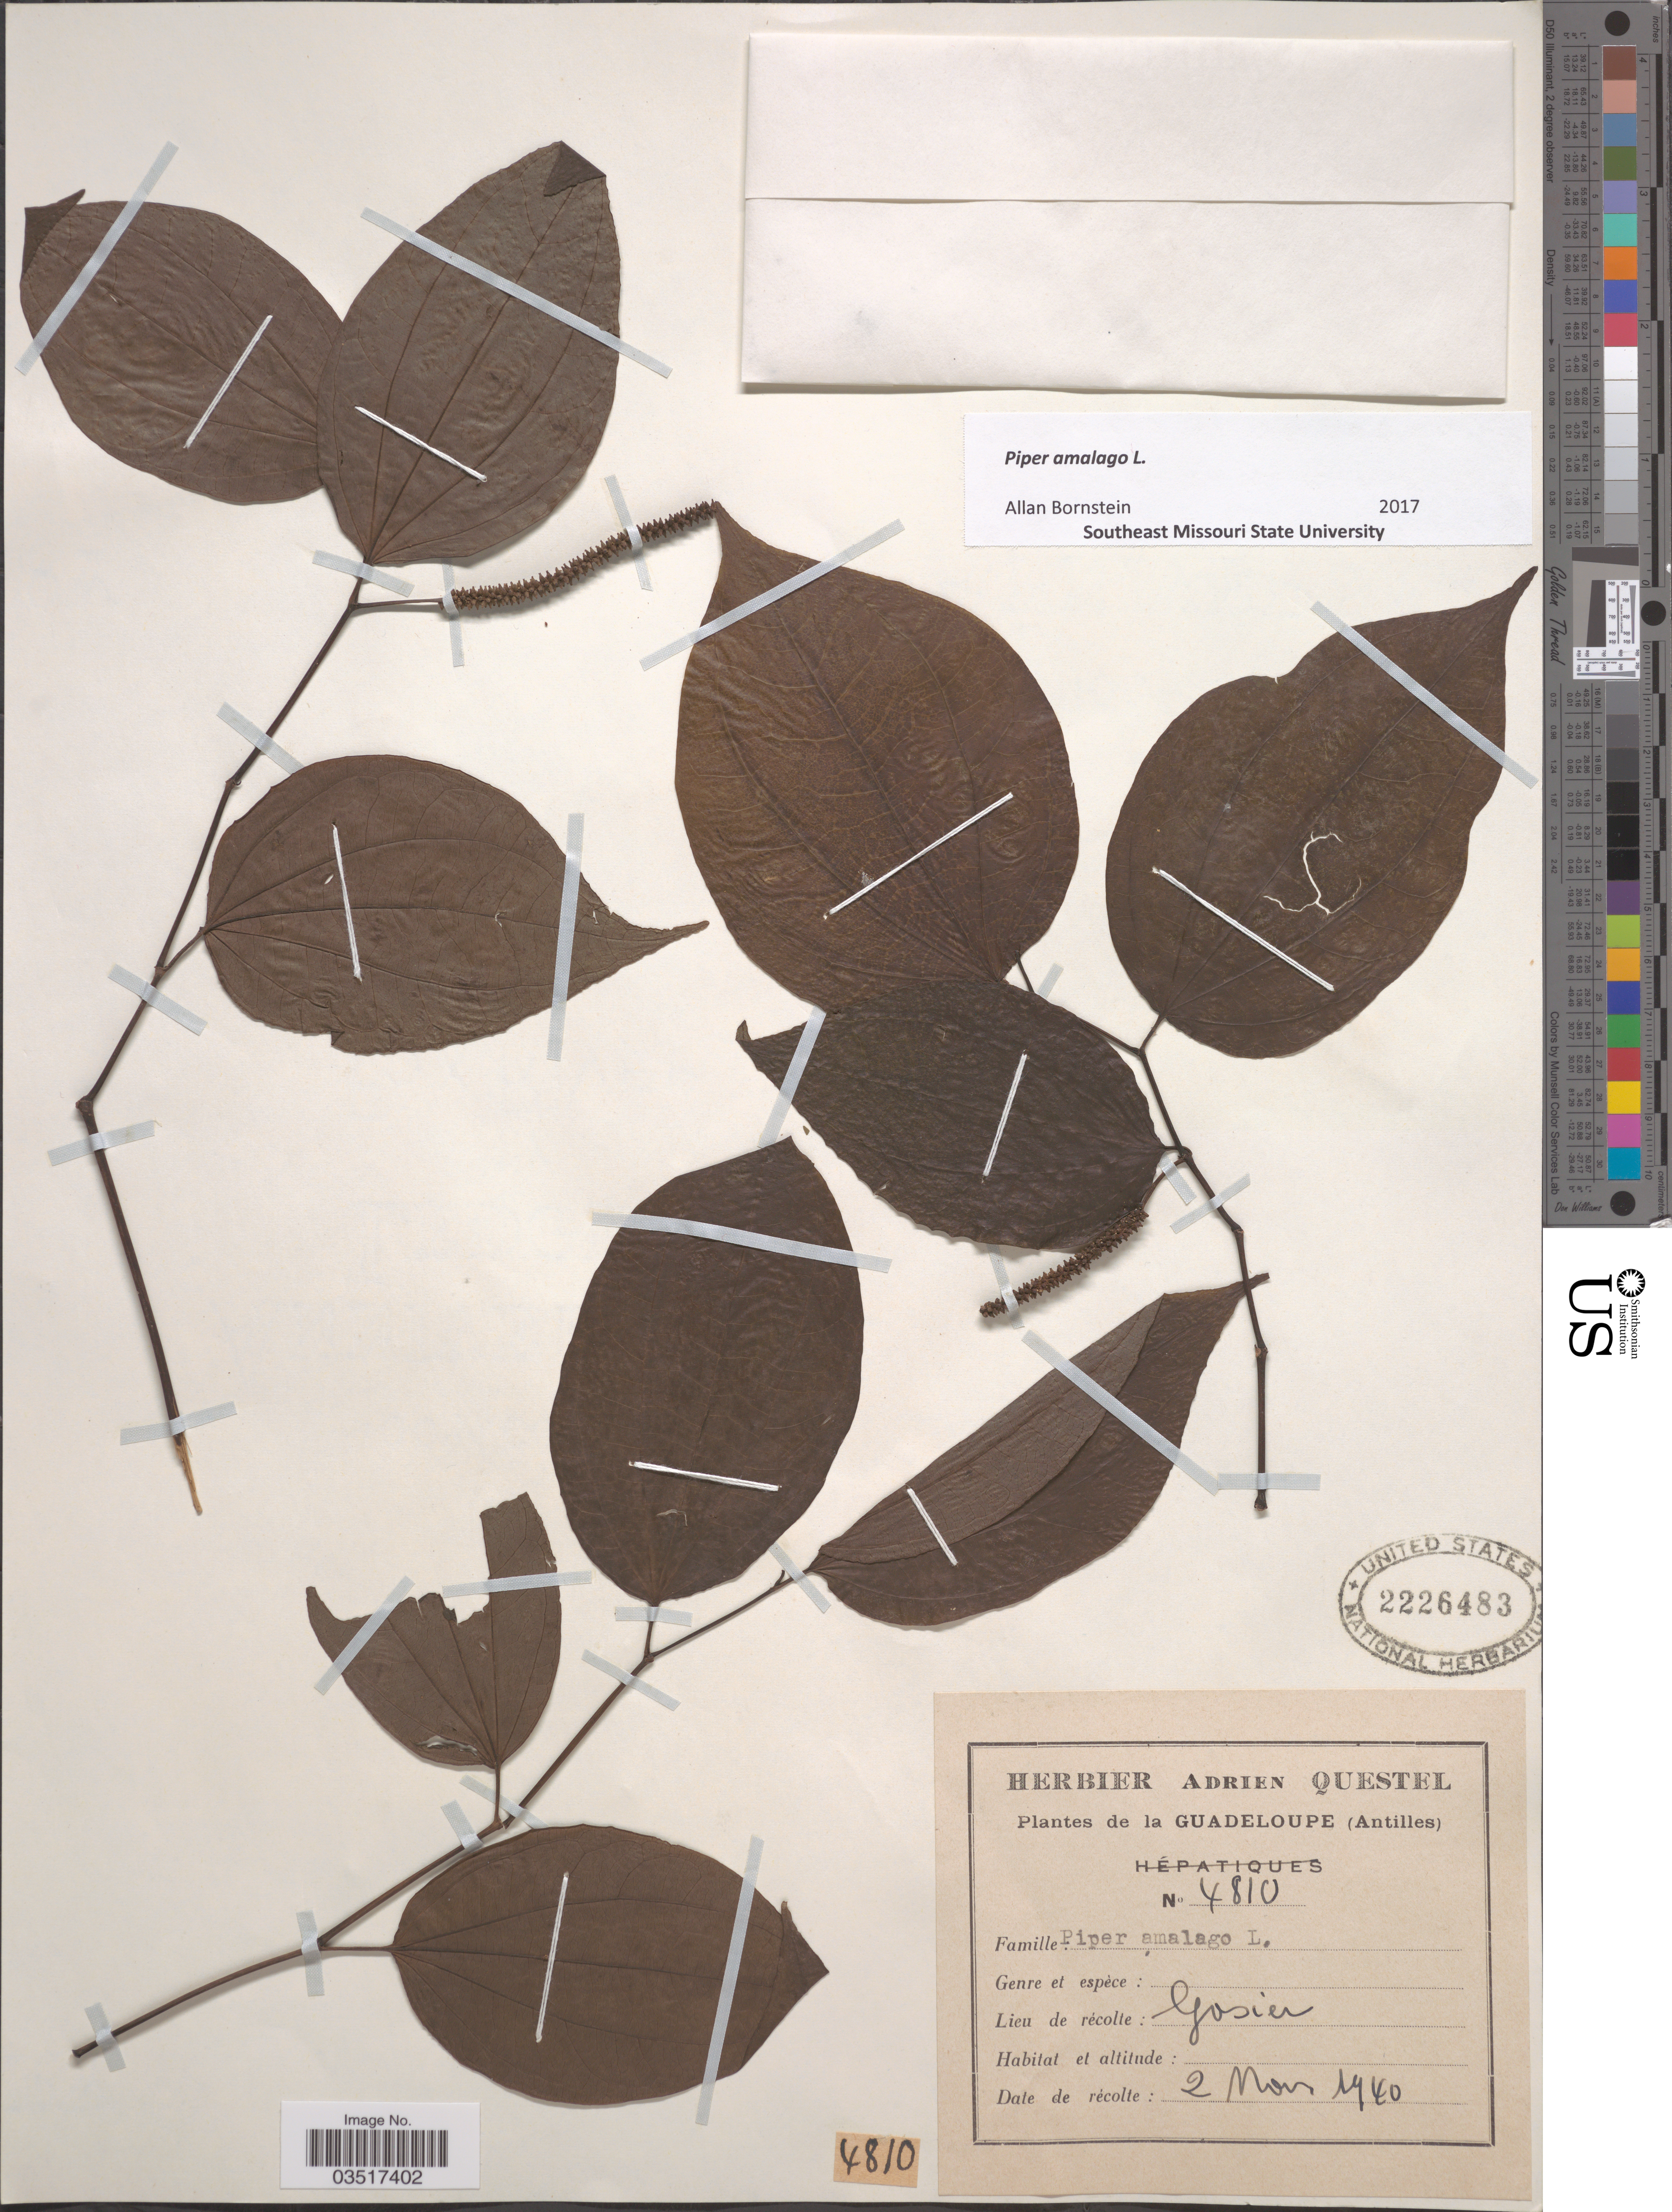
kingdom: Plantae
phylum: Tracheophyta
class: Magnoliopsida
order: Piperales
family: Piperaceae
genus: Piper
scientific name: Piper amalago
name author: L.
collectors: A. Questel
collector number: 4810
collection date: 1940-03-02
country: Guadeloupe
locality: Gosier.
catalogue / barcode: US 2226483